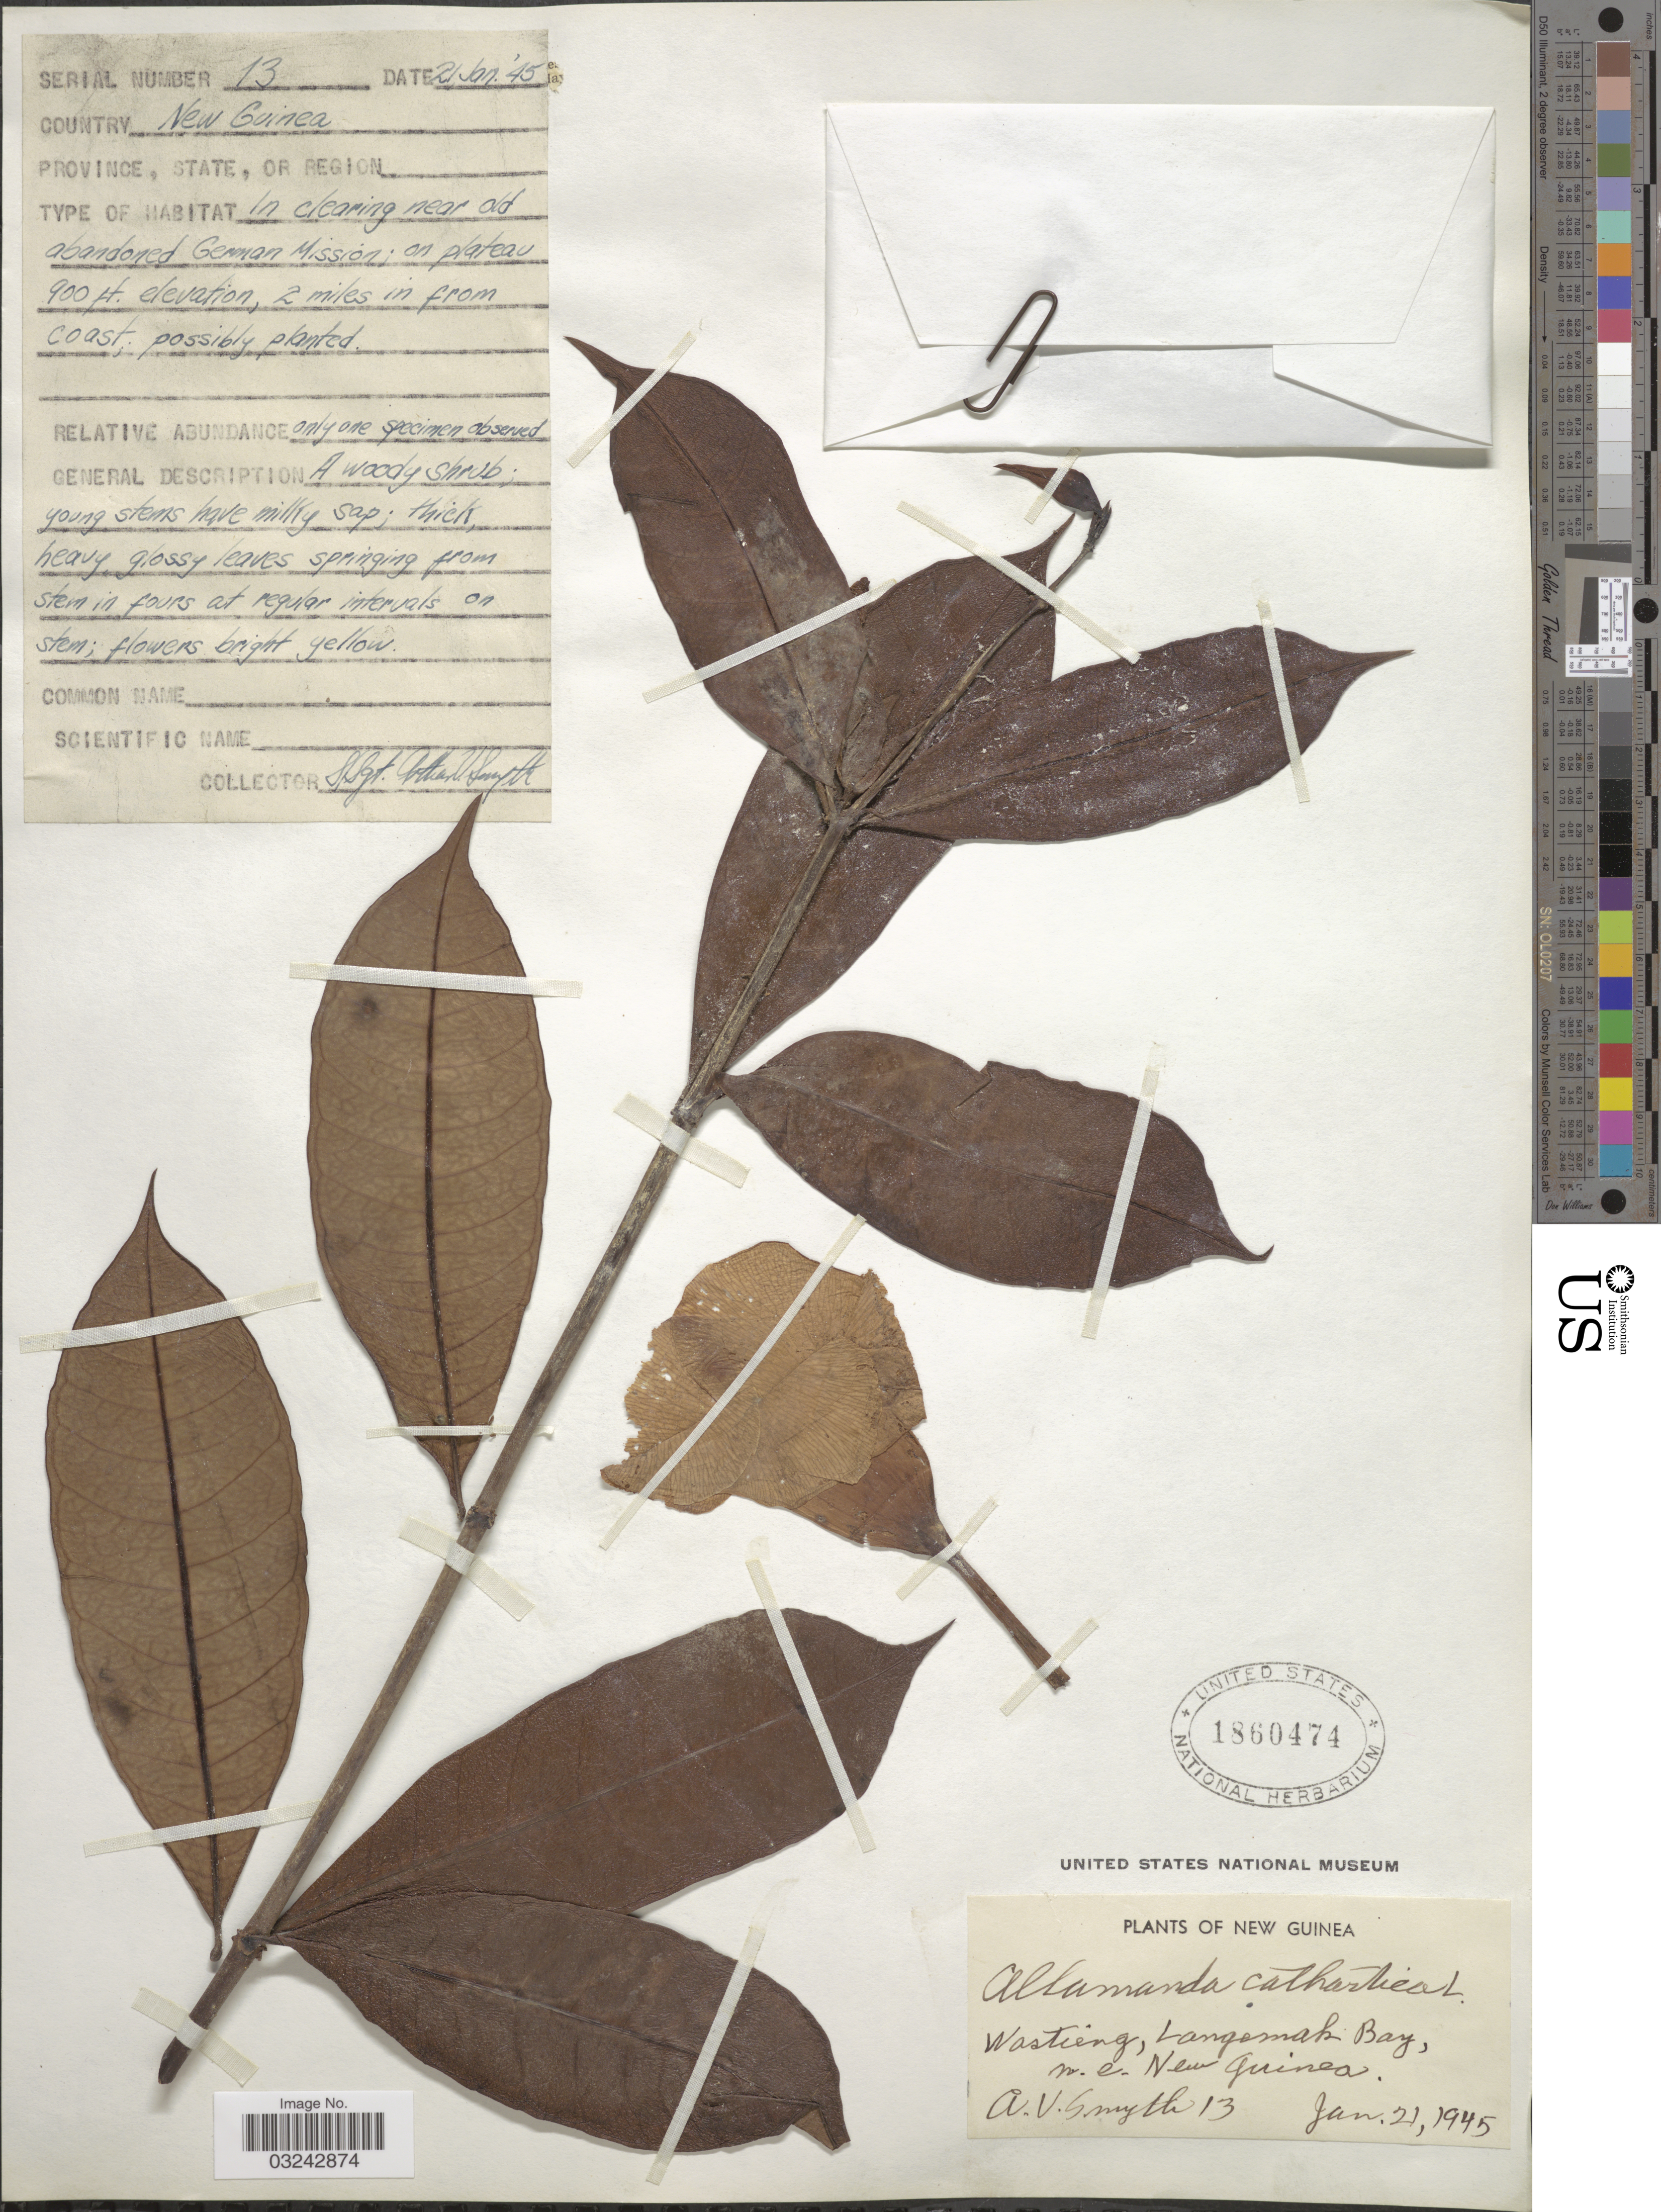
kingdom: Plantae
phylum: Tracheophyta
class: Magnoliopsida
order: Gentianales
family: Apocynaceae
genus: Allamanda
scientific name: Allamanda cathartica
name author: L.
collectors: A. V. Smyth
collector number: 13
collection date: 1945-01-21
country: Papua New Guinea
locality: Wastieng [interpreted], Langemak Bay, n.e. New Guinea.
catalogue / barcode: US 1860474